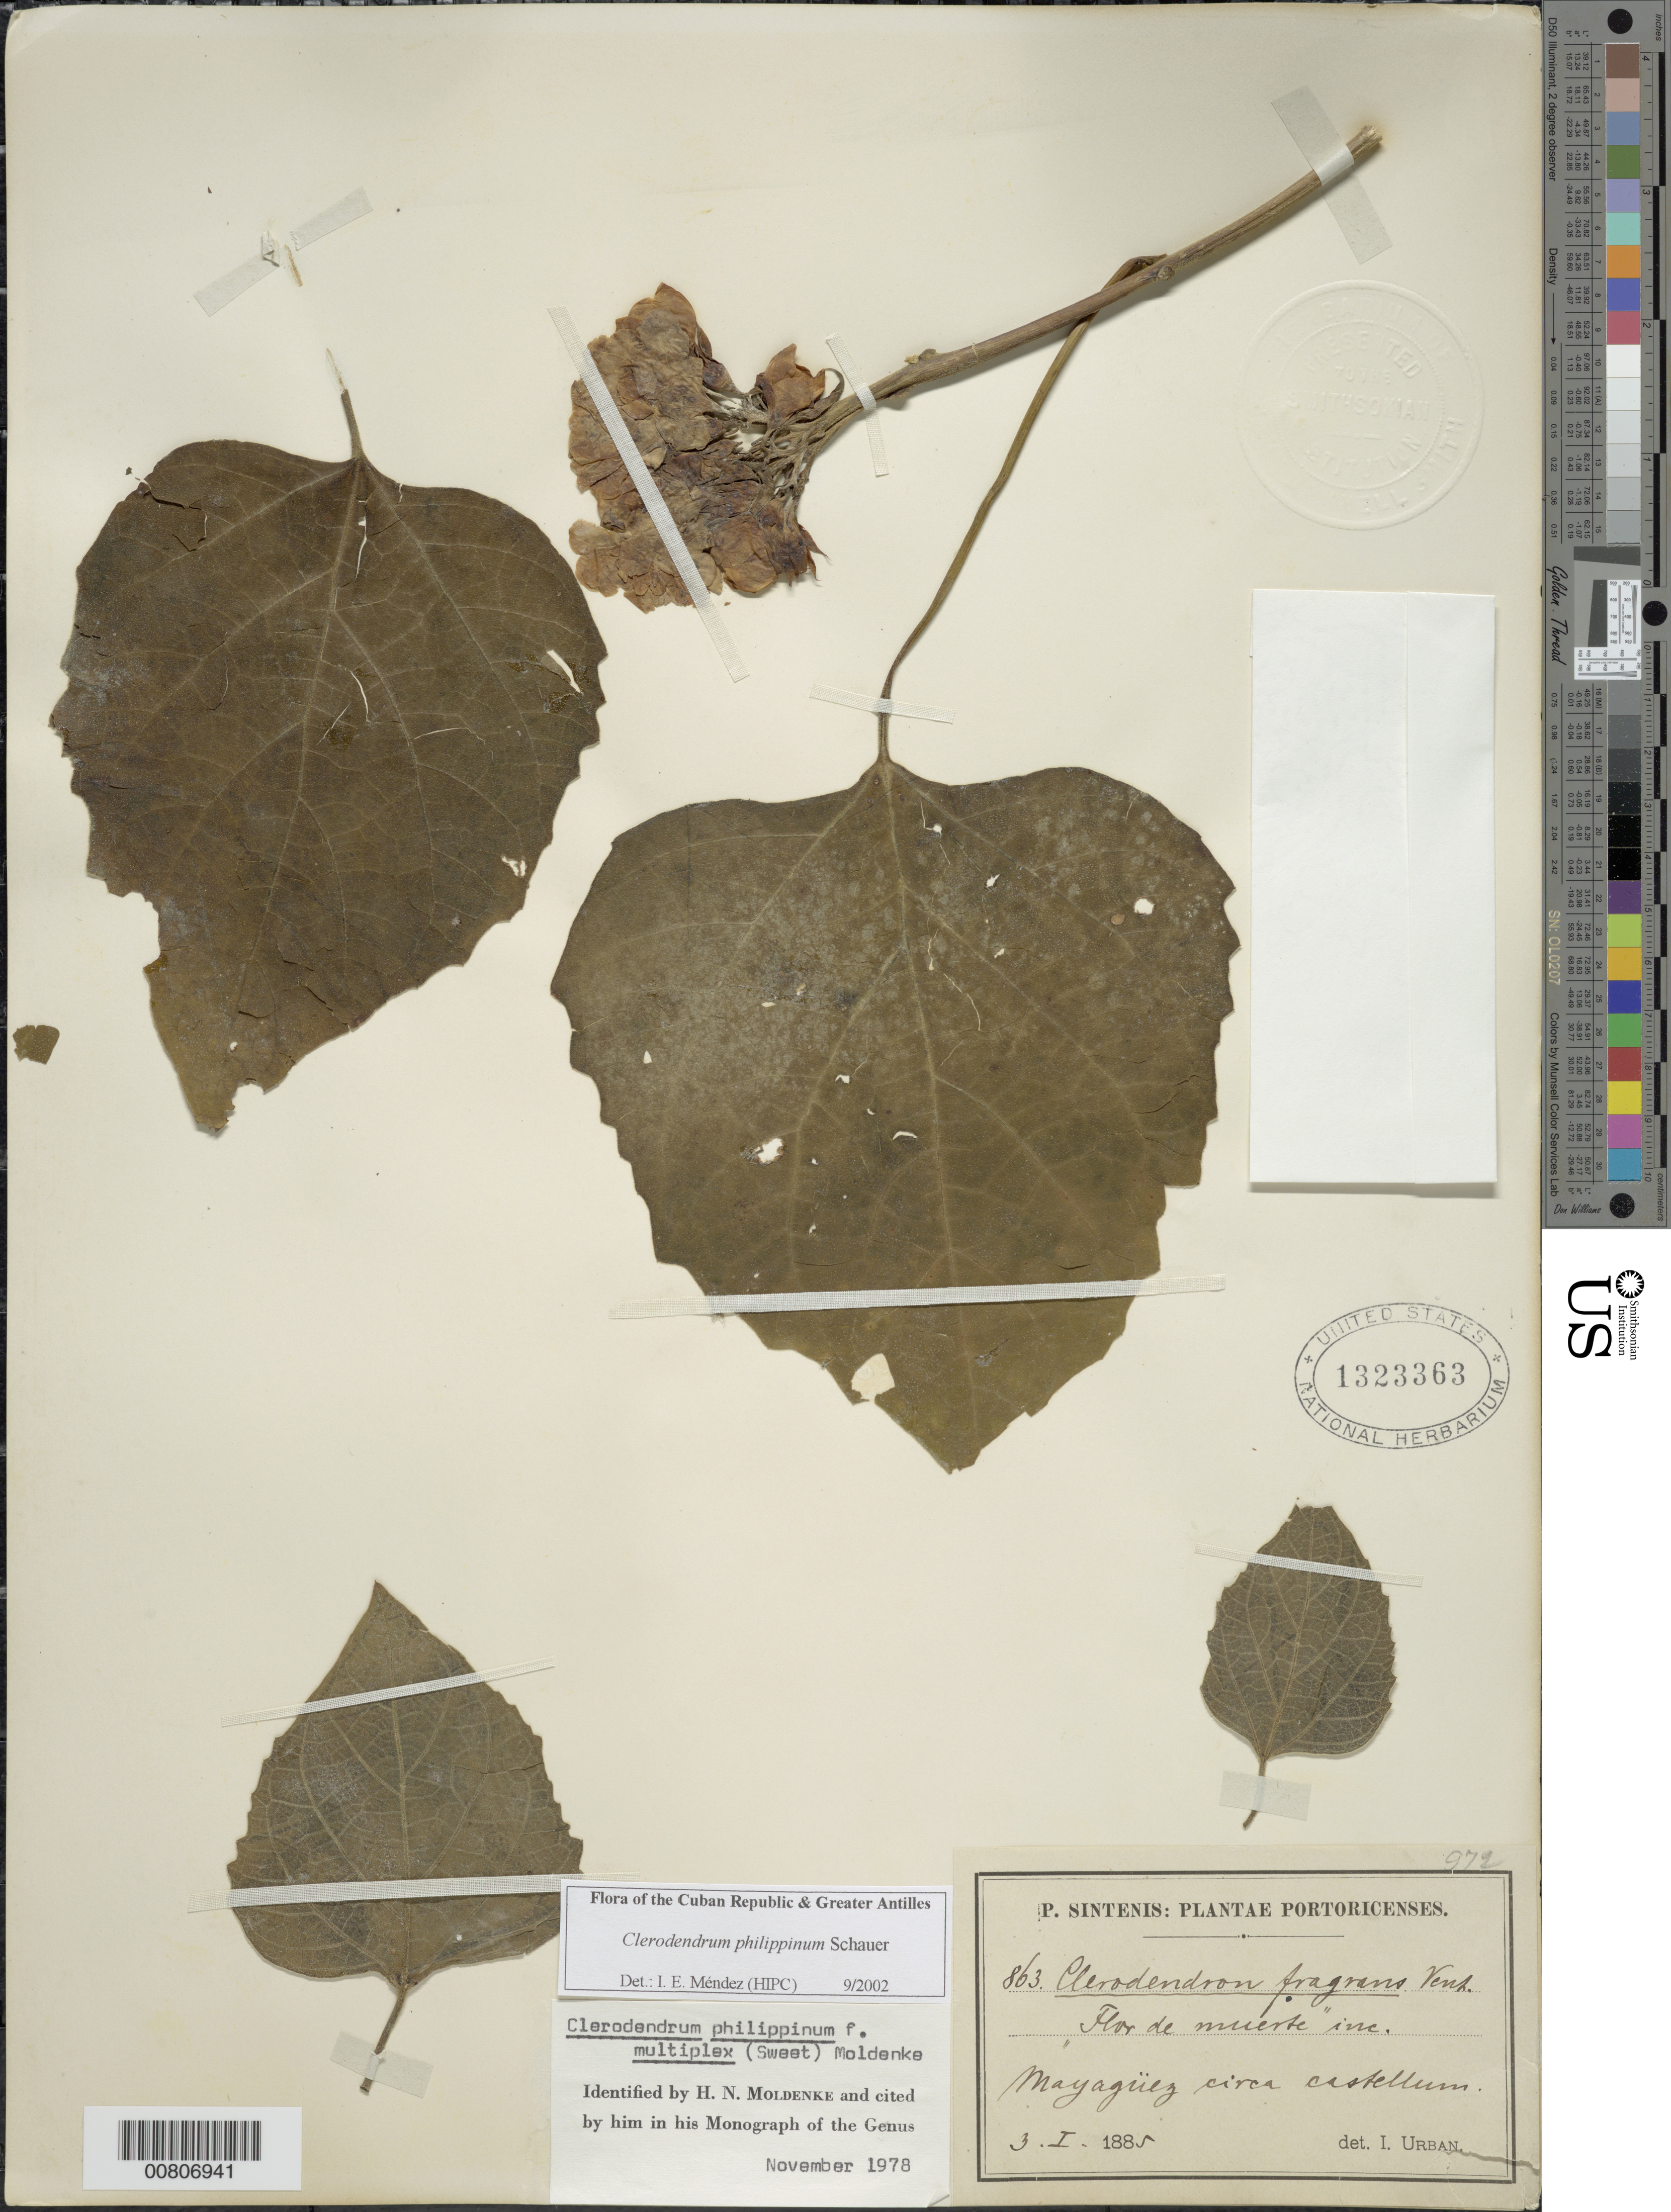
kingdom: Plantae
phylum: Tracheophyta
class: Magnoliopsida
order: Lamiales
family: Lamiaceae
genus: Clerodendrum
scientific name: Clerodendrum chinense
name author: (Osbeck) Mabb.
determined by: Méndez, Isidro E., (HIPC)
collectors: P. Sintenis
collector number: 863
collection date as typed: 03 Jan 1885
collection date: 1885-01-03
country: Puerto Rico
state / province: Mayagüez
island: Puerto Rico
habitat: Cerca castellum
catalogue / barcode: US 1323363